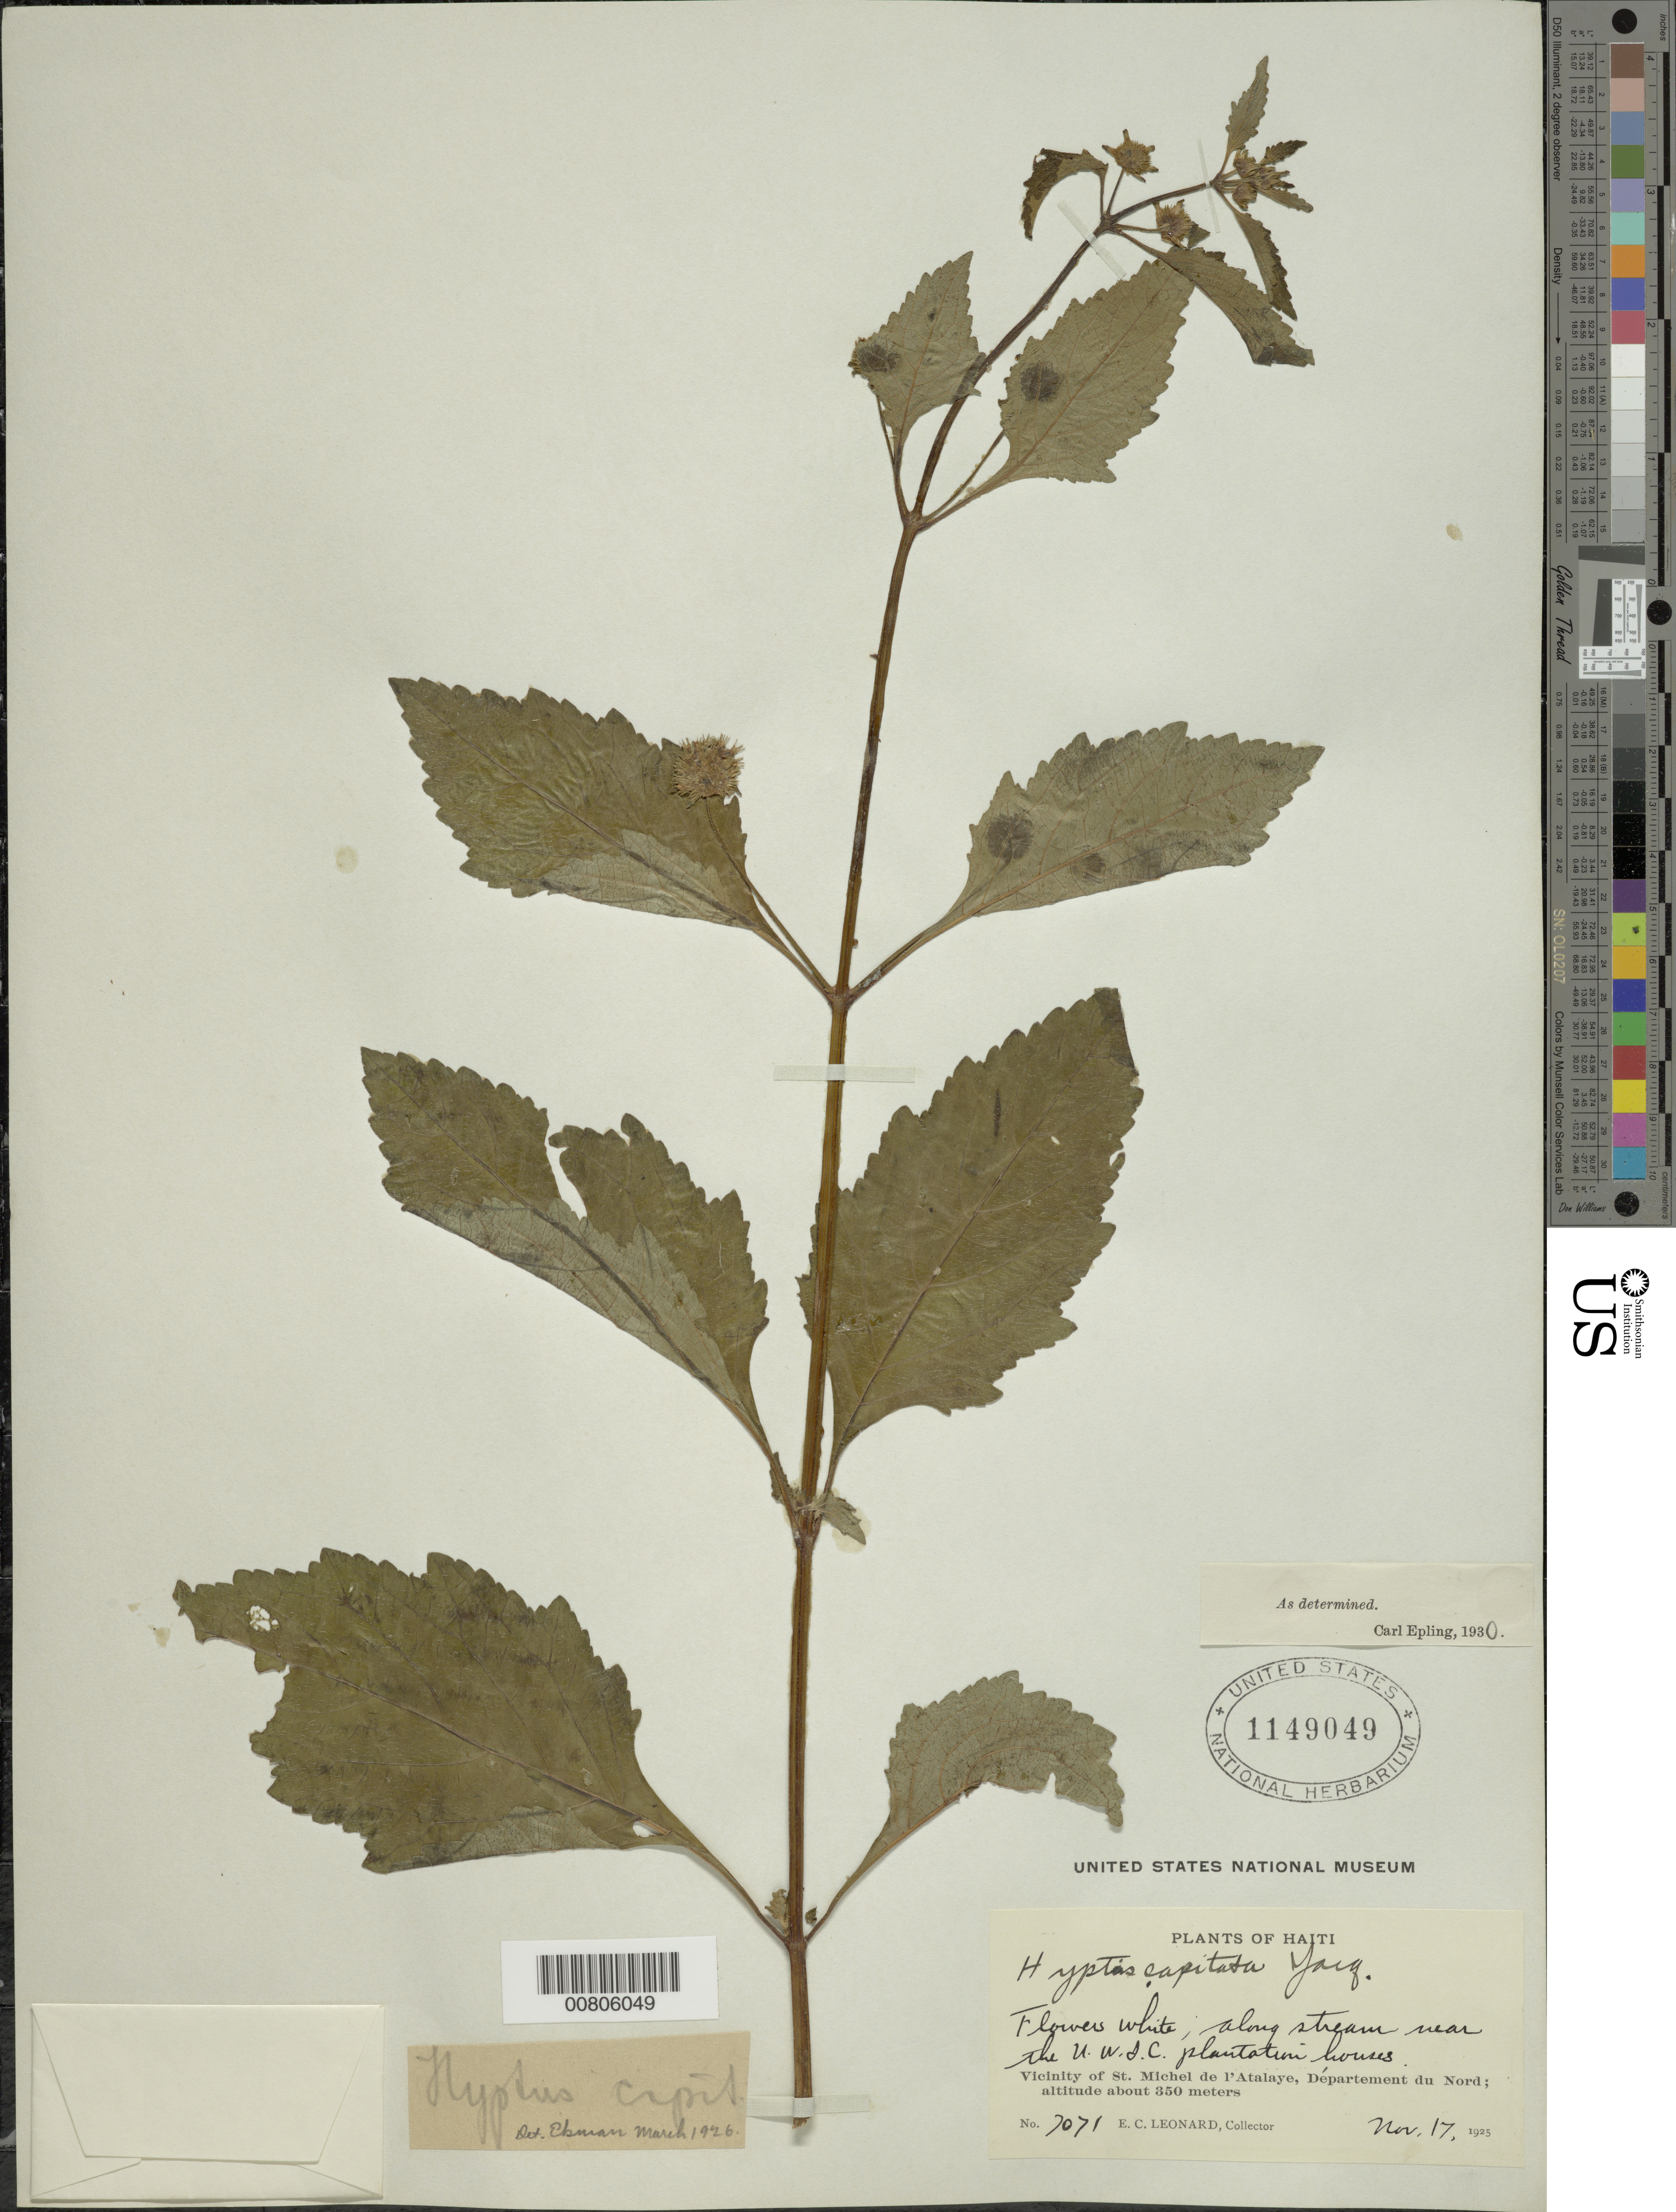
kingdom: Plantae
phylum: Tracheophyta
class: Magnoliopsida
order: Lamiales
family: Lamiaceae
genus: Hyptis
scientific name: Hyptis capitata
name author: Jacq.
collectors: E. C. Leonard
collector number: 7071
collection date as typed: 17 Nov 1925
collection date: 1925-11-17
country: Haiti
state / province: Artibonite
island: Hispaniola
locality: Vicinity of St. Michel de l'Atalaye, near UWIC plantation houses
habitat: Along stream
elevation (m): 350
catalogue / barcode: US 1149049